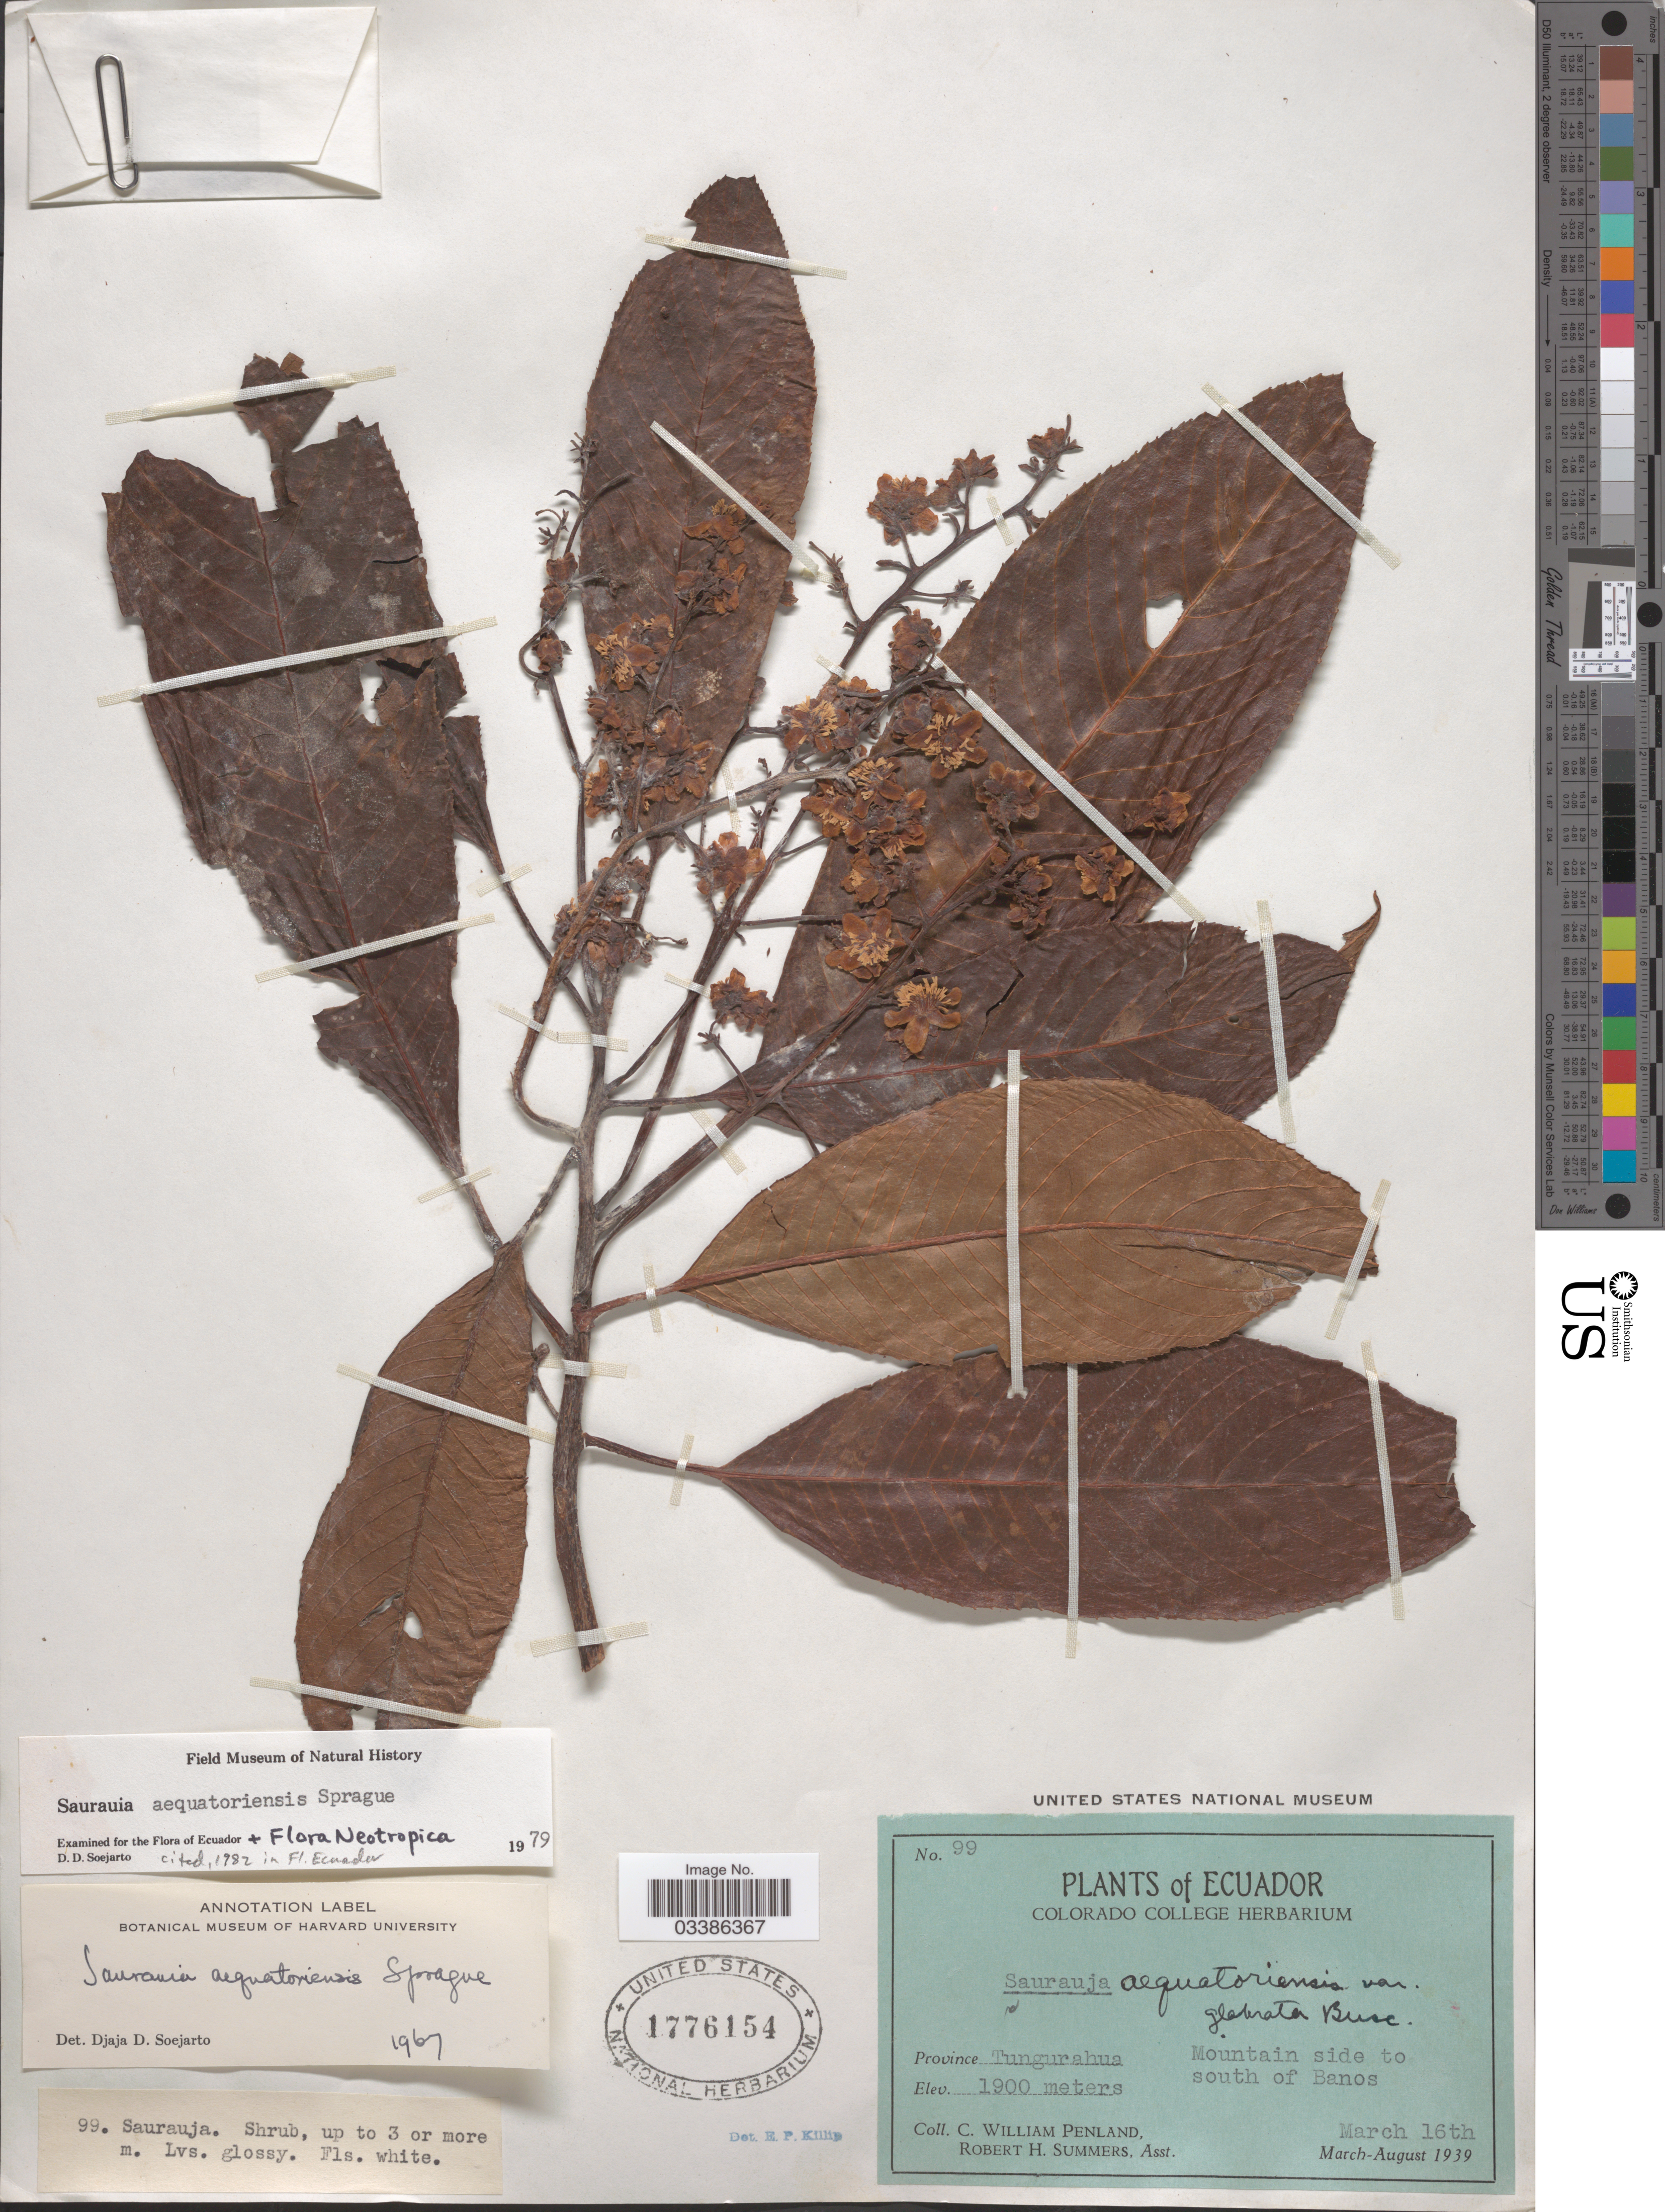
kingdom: Plantae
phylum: Tracheophyta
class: Magnoliopsida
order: Ericales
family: Actinidiaceae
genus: Saurauia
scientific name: Saurauia aequatoriensis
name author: Sprague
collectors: C. W. Penland & R. Summers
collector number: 99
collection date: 1939-03-16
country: Ecuador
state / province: Tungurahua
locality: Mountain side to south of Banos.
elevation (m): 1900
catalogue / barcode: US 1776154